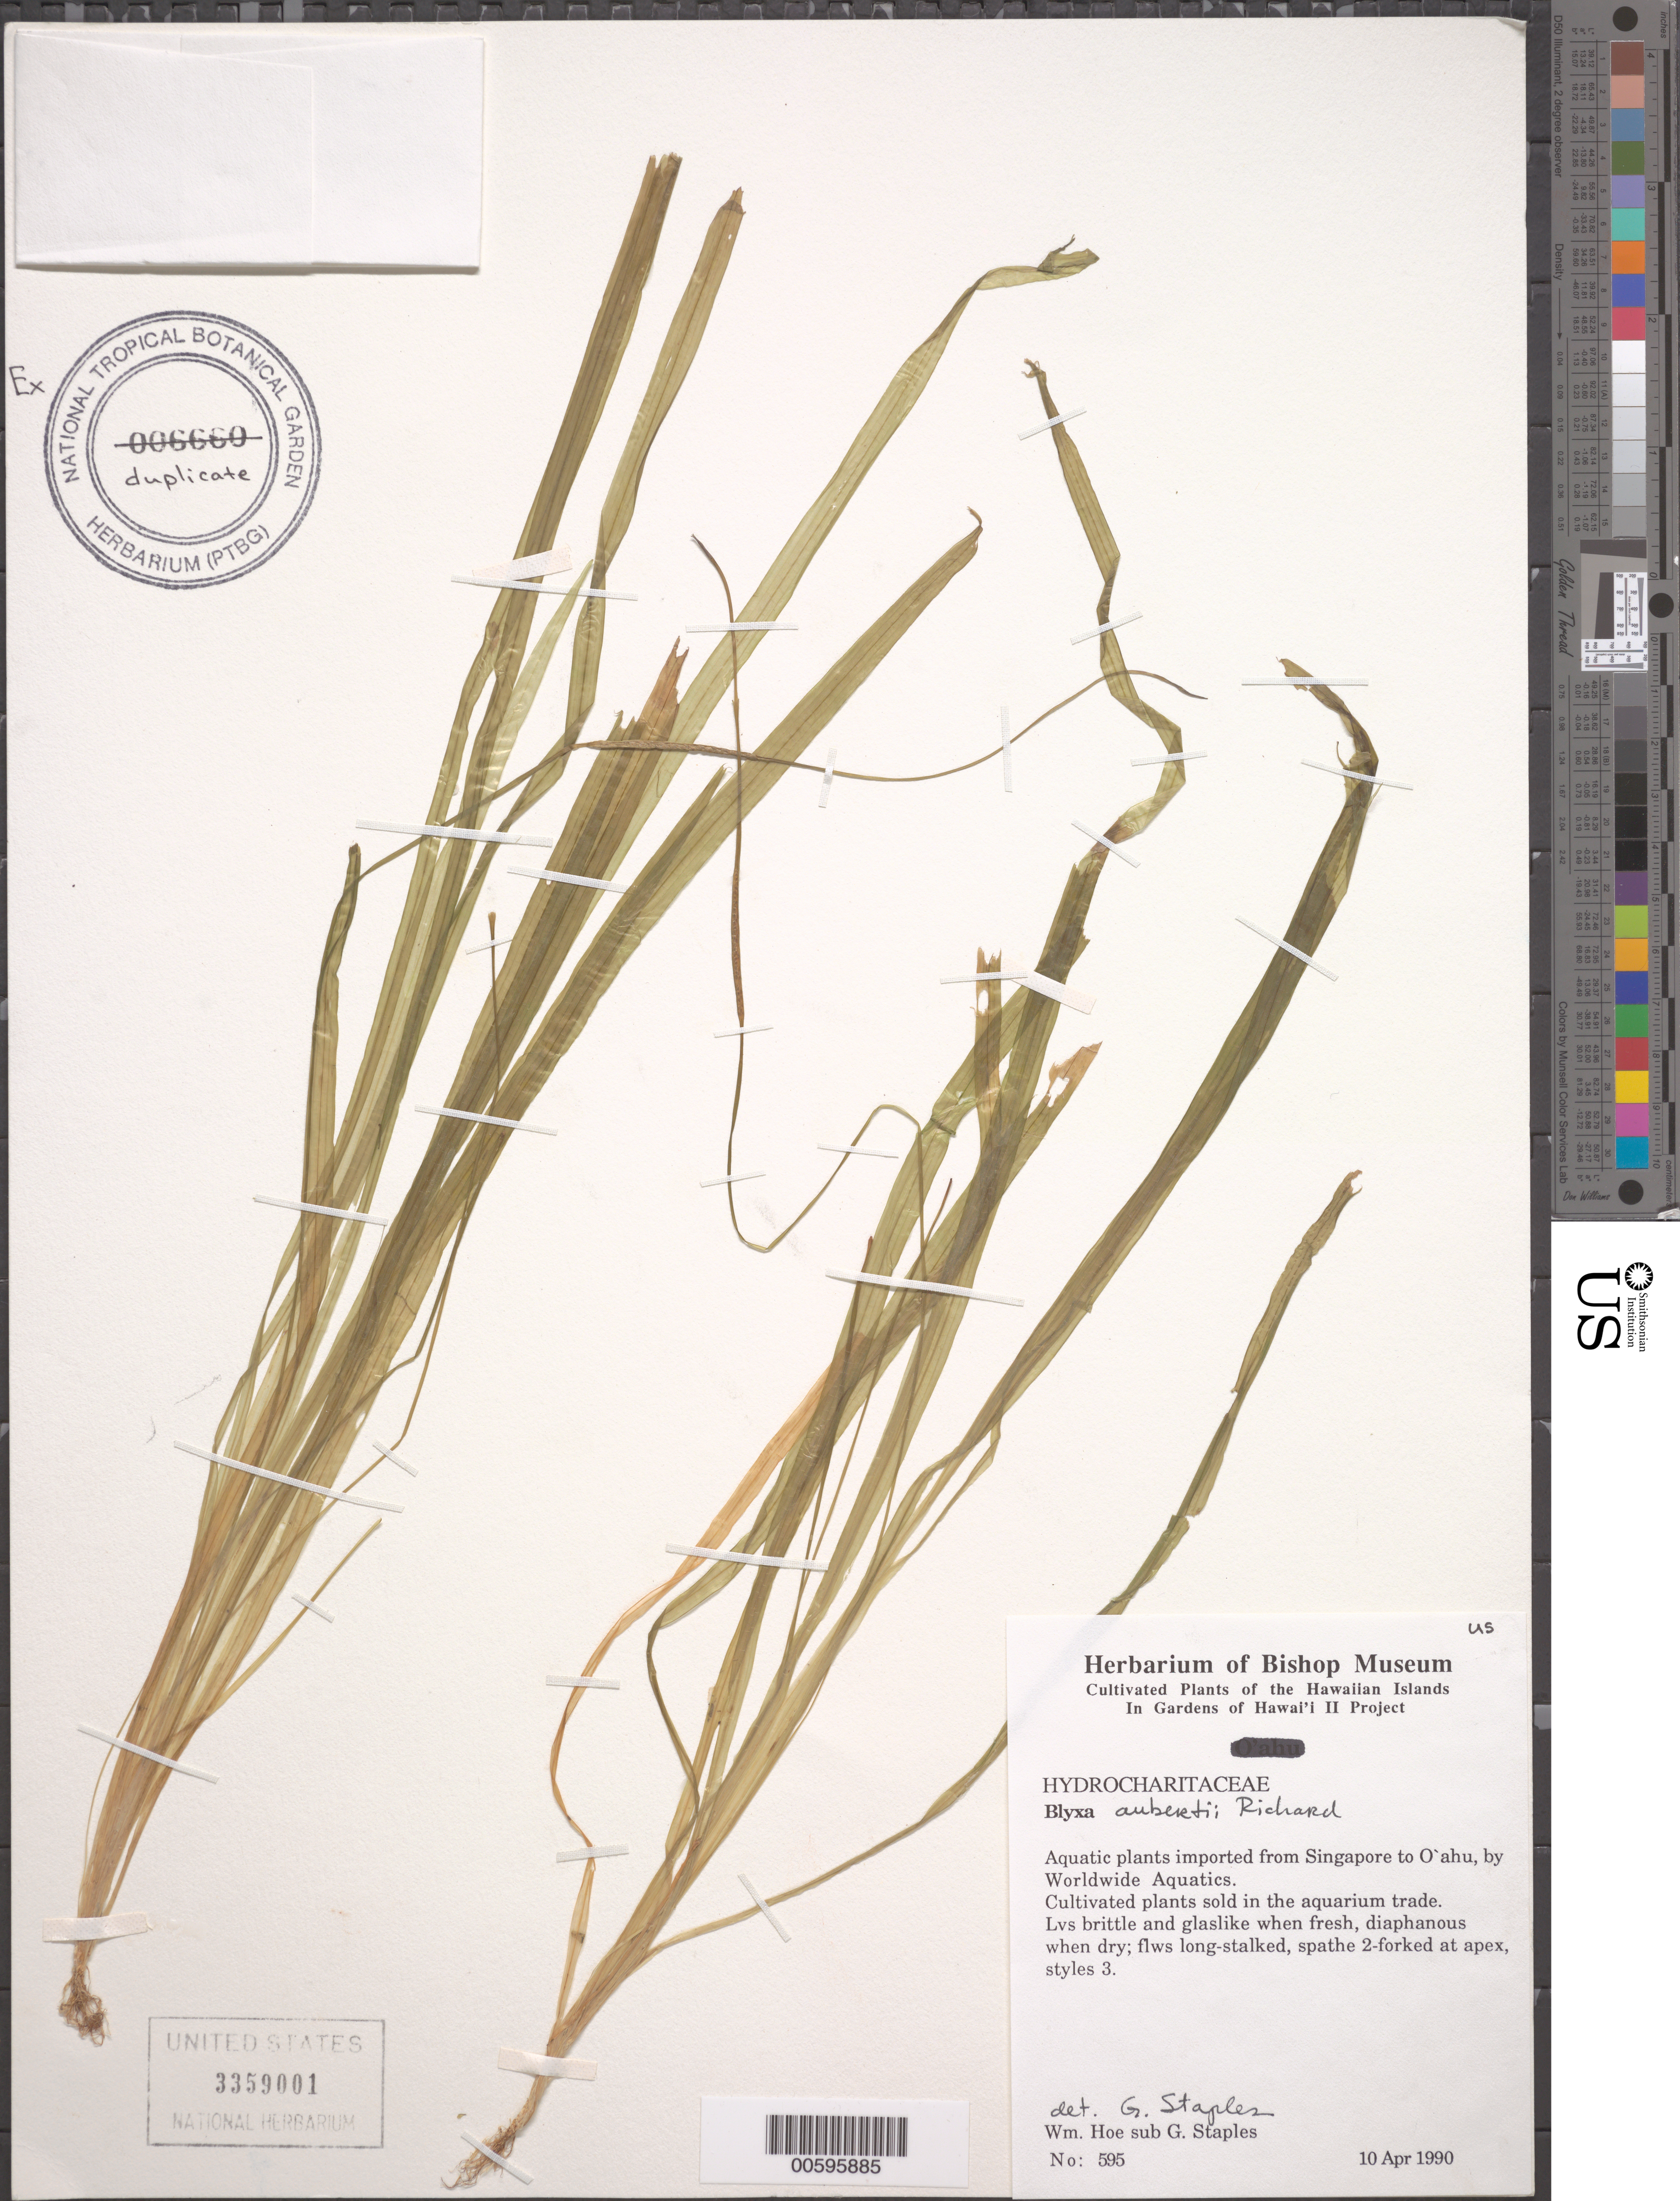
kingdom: Plantae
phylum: Tracheophyta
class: Liliopsida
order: Alismatales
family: Hydrocharitaceae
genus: Blyxa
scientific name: Blyxa aubertii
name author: Rich.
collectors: W. Hoe & G. Staples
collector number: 595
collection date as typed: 10 Apr 1990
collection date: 1990-04-10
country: United States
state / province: Hawaii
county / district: Honolulu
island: Oahu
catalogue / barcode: US 3359001